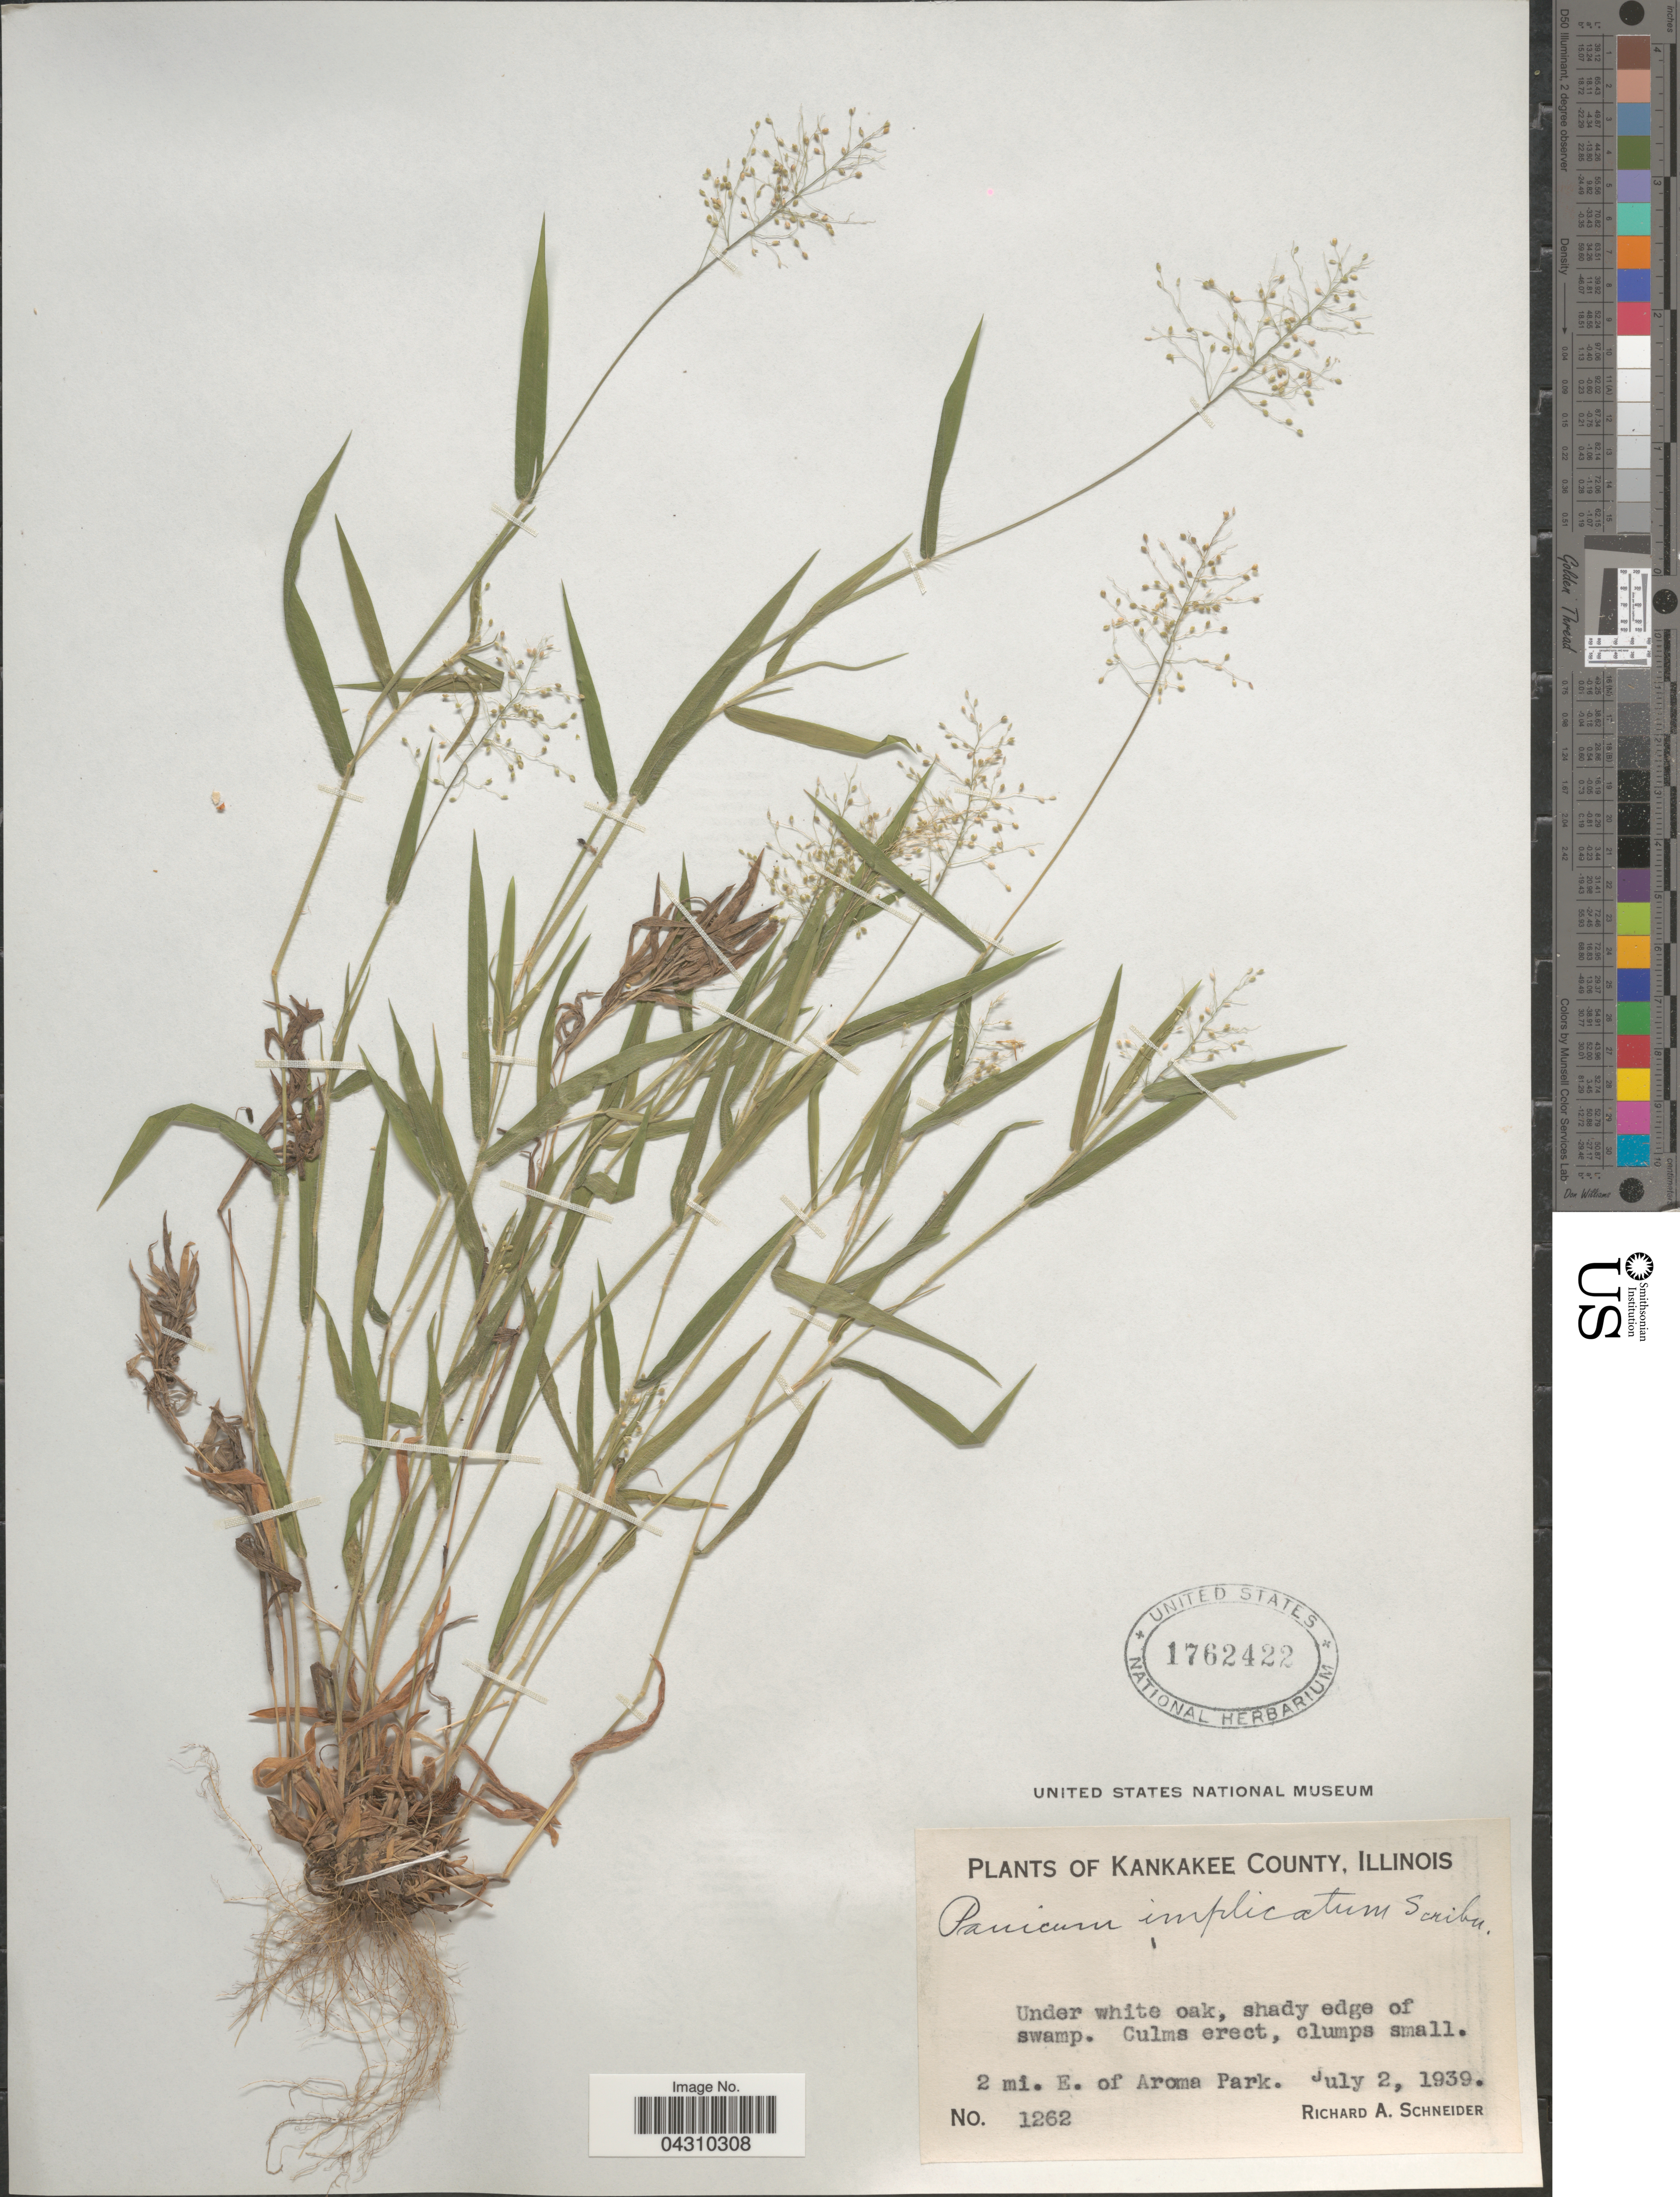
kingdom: Plantae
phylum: Tracheophyta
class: Liliopsida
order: Poales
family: Poaceae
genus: Dichanthelium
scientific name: Dichanthelium acuminatum var. acuminatum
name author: (Sw.) Gould & C.A. Clark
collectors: R. A. Schneider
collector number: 1262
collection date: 1939-07-02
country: United States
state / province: Illinois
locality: Kankakee County. Under white oak, shady edge of swamp. 2 mi. E. of Aroma Park.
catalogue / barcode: US 1762422